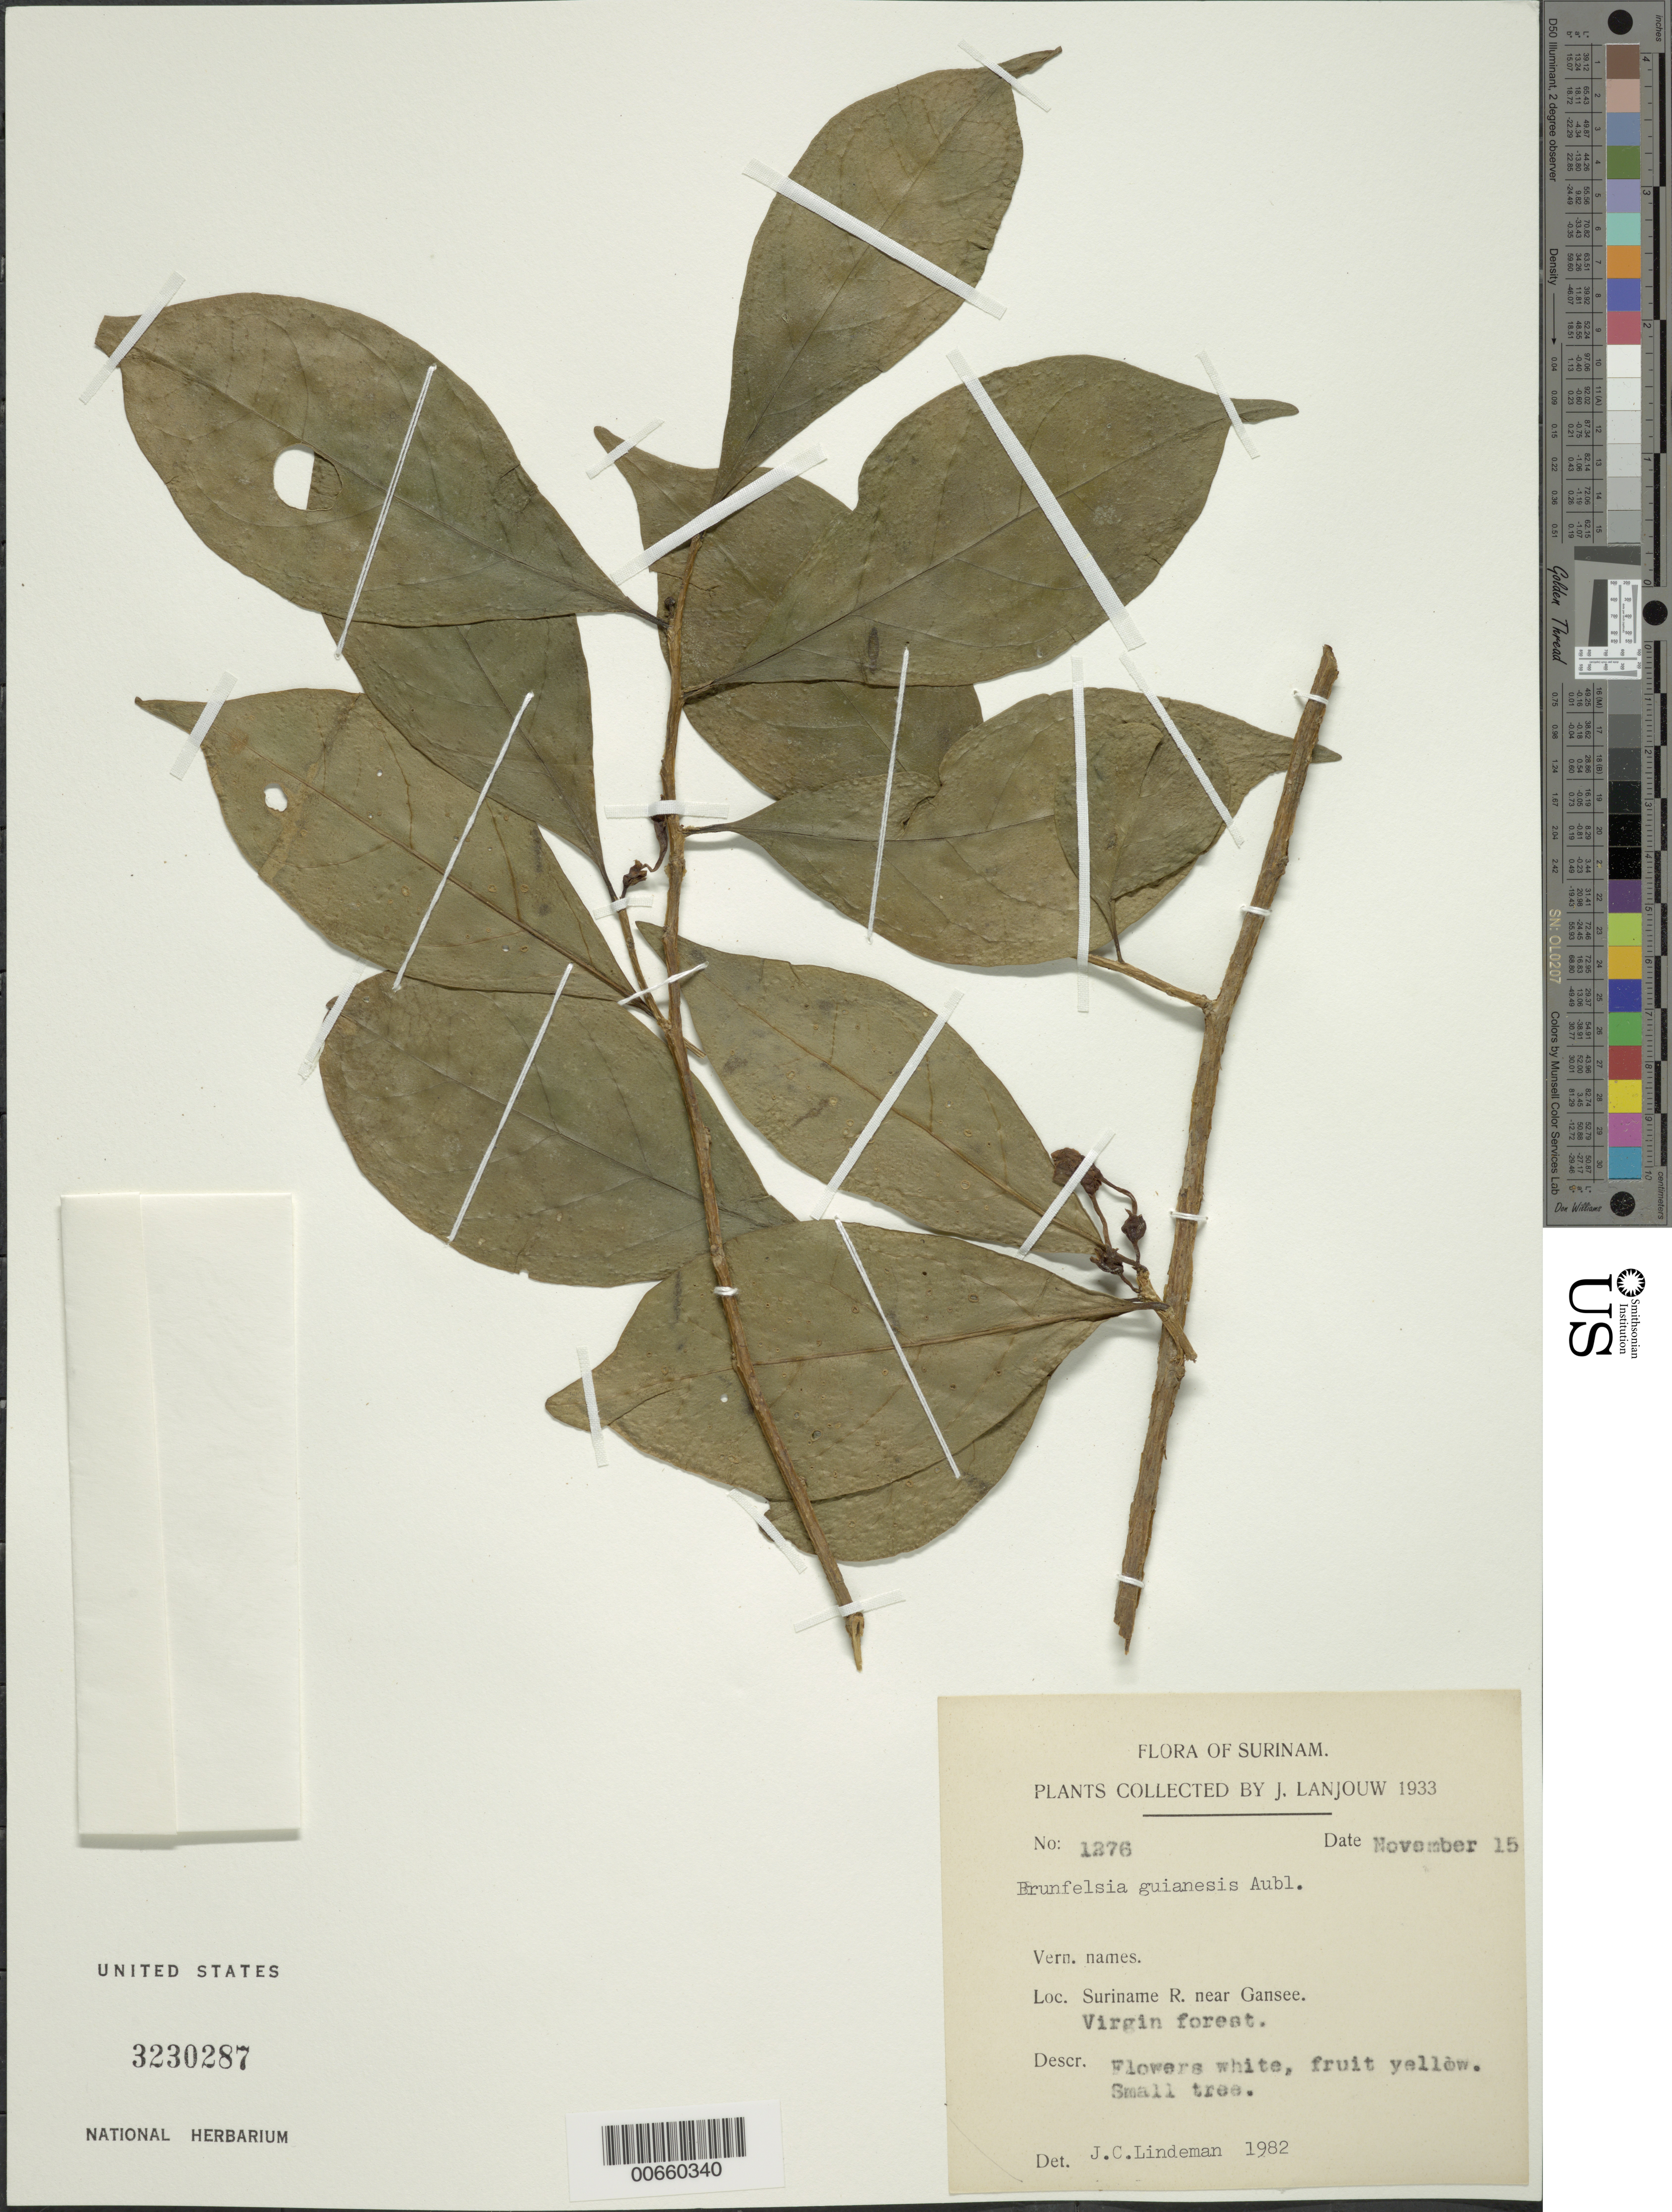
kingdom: Plantae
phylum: Tracheophyta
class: Magnoliopsida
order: Solanales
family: Solanaceae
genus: Brunfelsia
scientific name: Brunfelsia guianensis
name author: Benth.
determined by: Lindeman, J. C.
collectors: J. Lanjouw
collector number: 1276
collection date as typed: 15-Nov-33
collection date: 1933-11-15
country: Suriname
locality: Gansee, near; Suriname R.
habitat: Virgin forest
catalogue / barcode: US 3230287